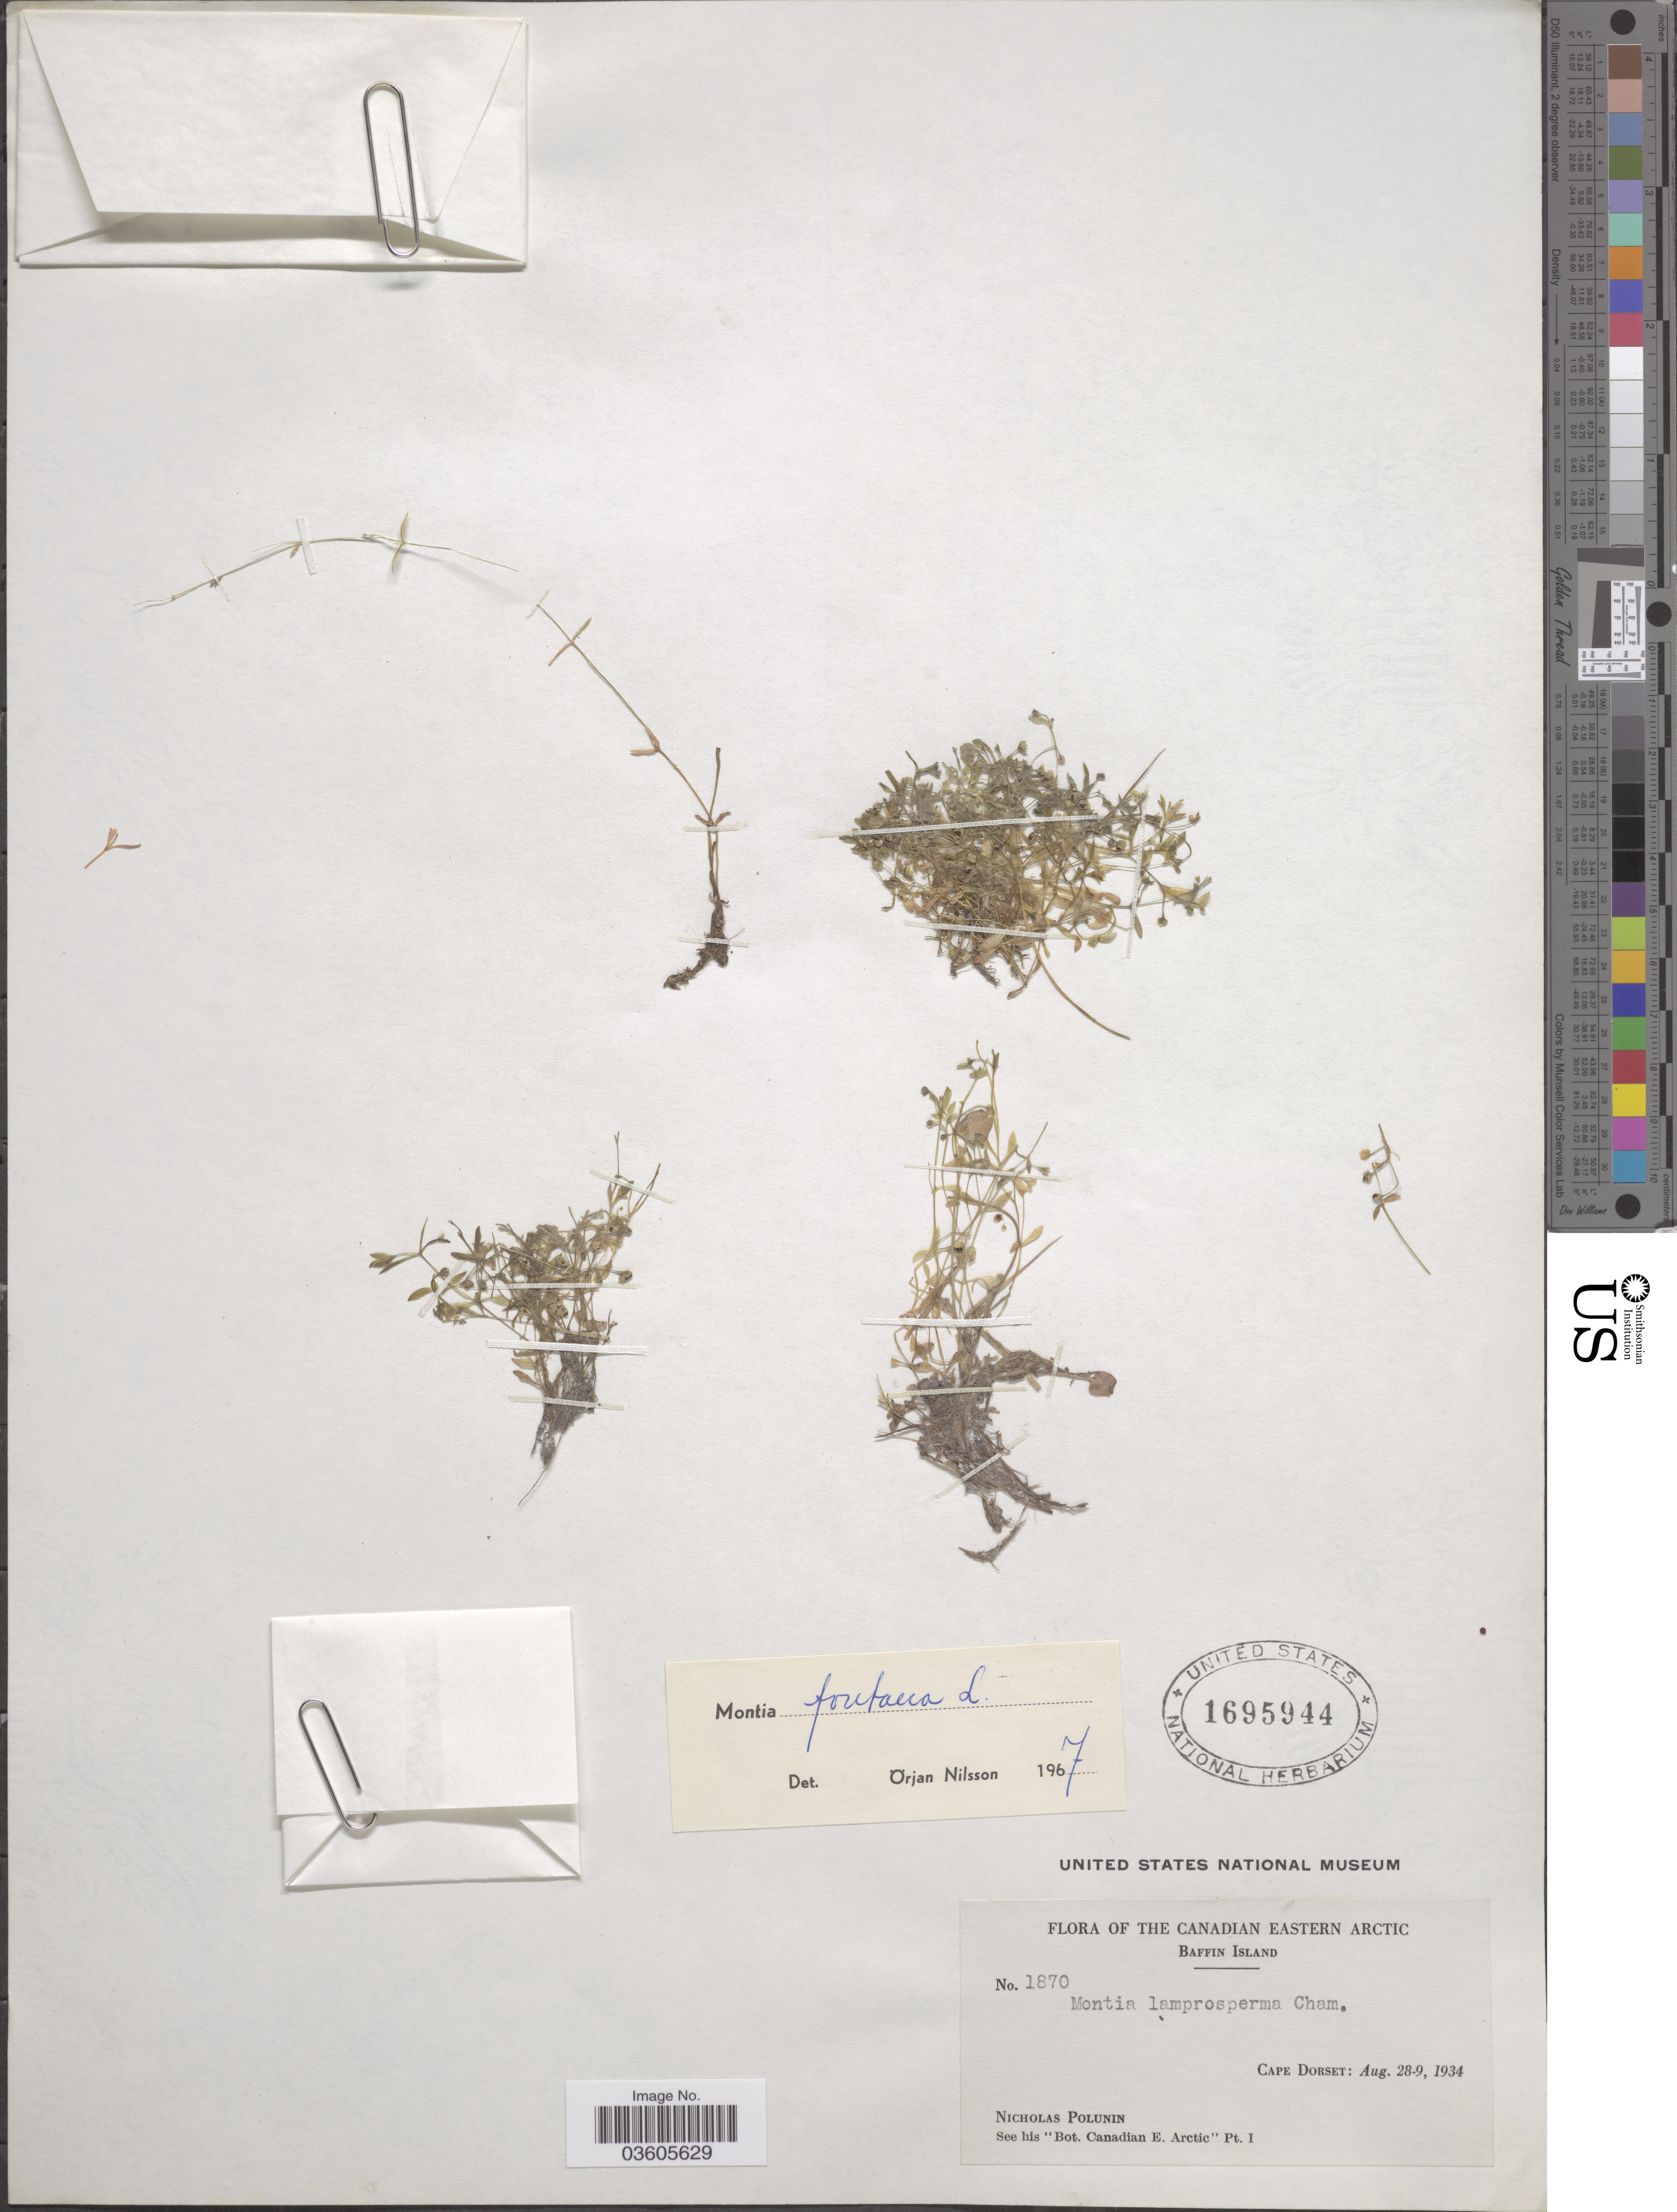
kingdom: Plantae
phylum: Tracheophyta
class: Magnoliopsida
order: Caryophyllales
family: Montiaceae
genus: Montia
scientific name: Montia fontana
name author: L.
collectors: N. V. Polunin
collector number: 1870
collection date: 1934-08-09/1934-08-28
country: Canada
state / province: Nunavut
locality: The Canadian Eastern Arctic. Baffin Island. Cape Dorset.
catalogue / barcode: US 1695944